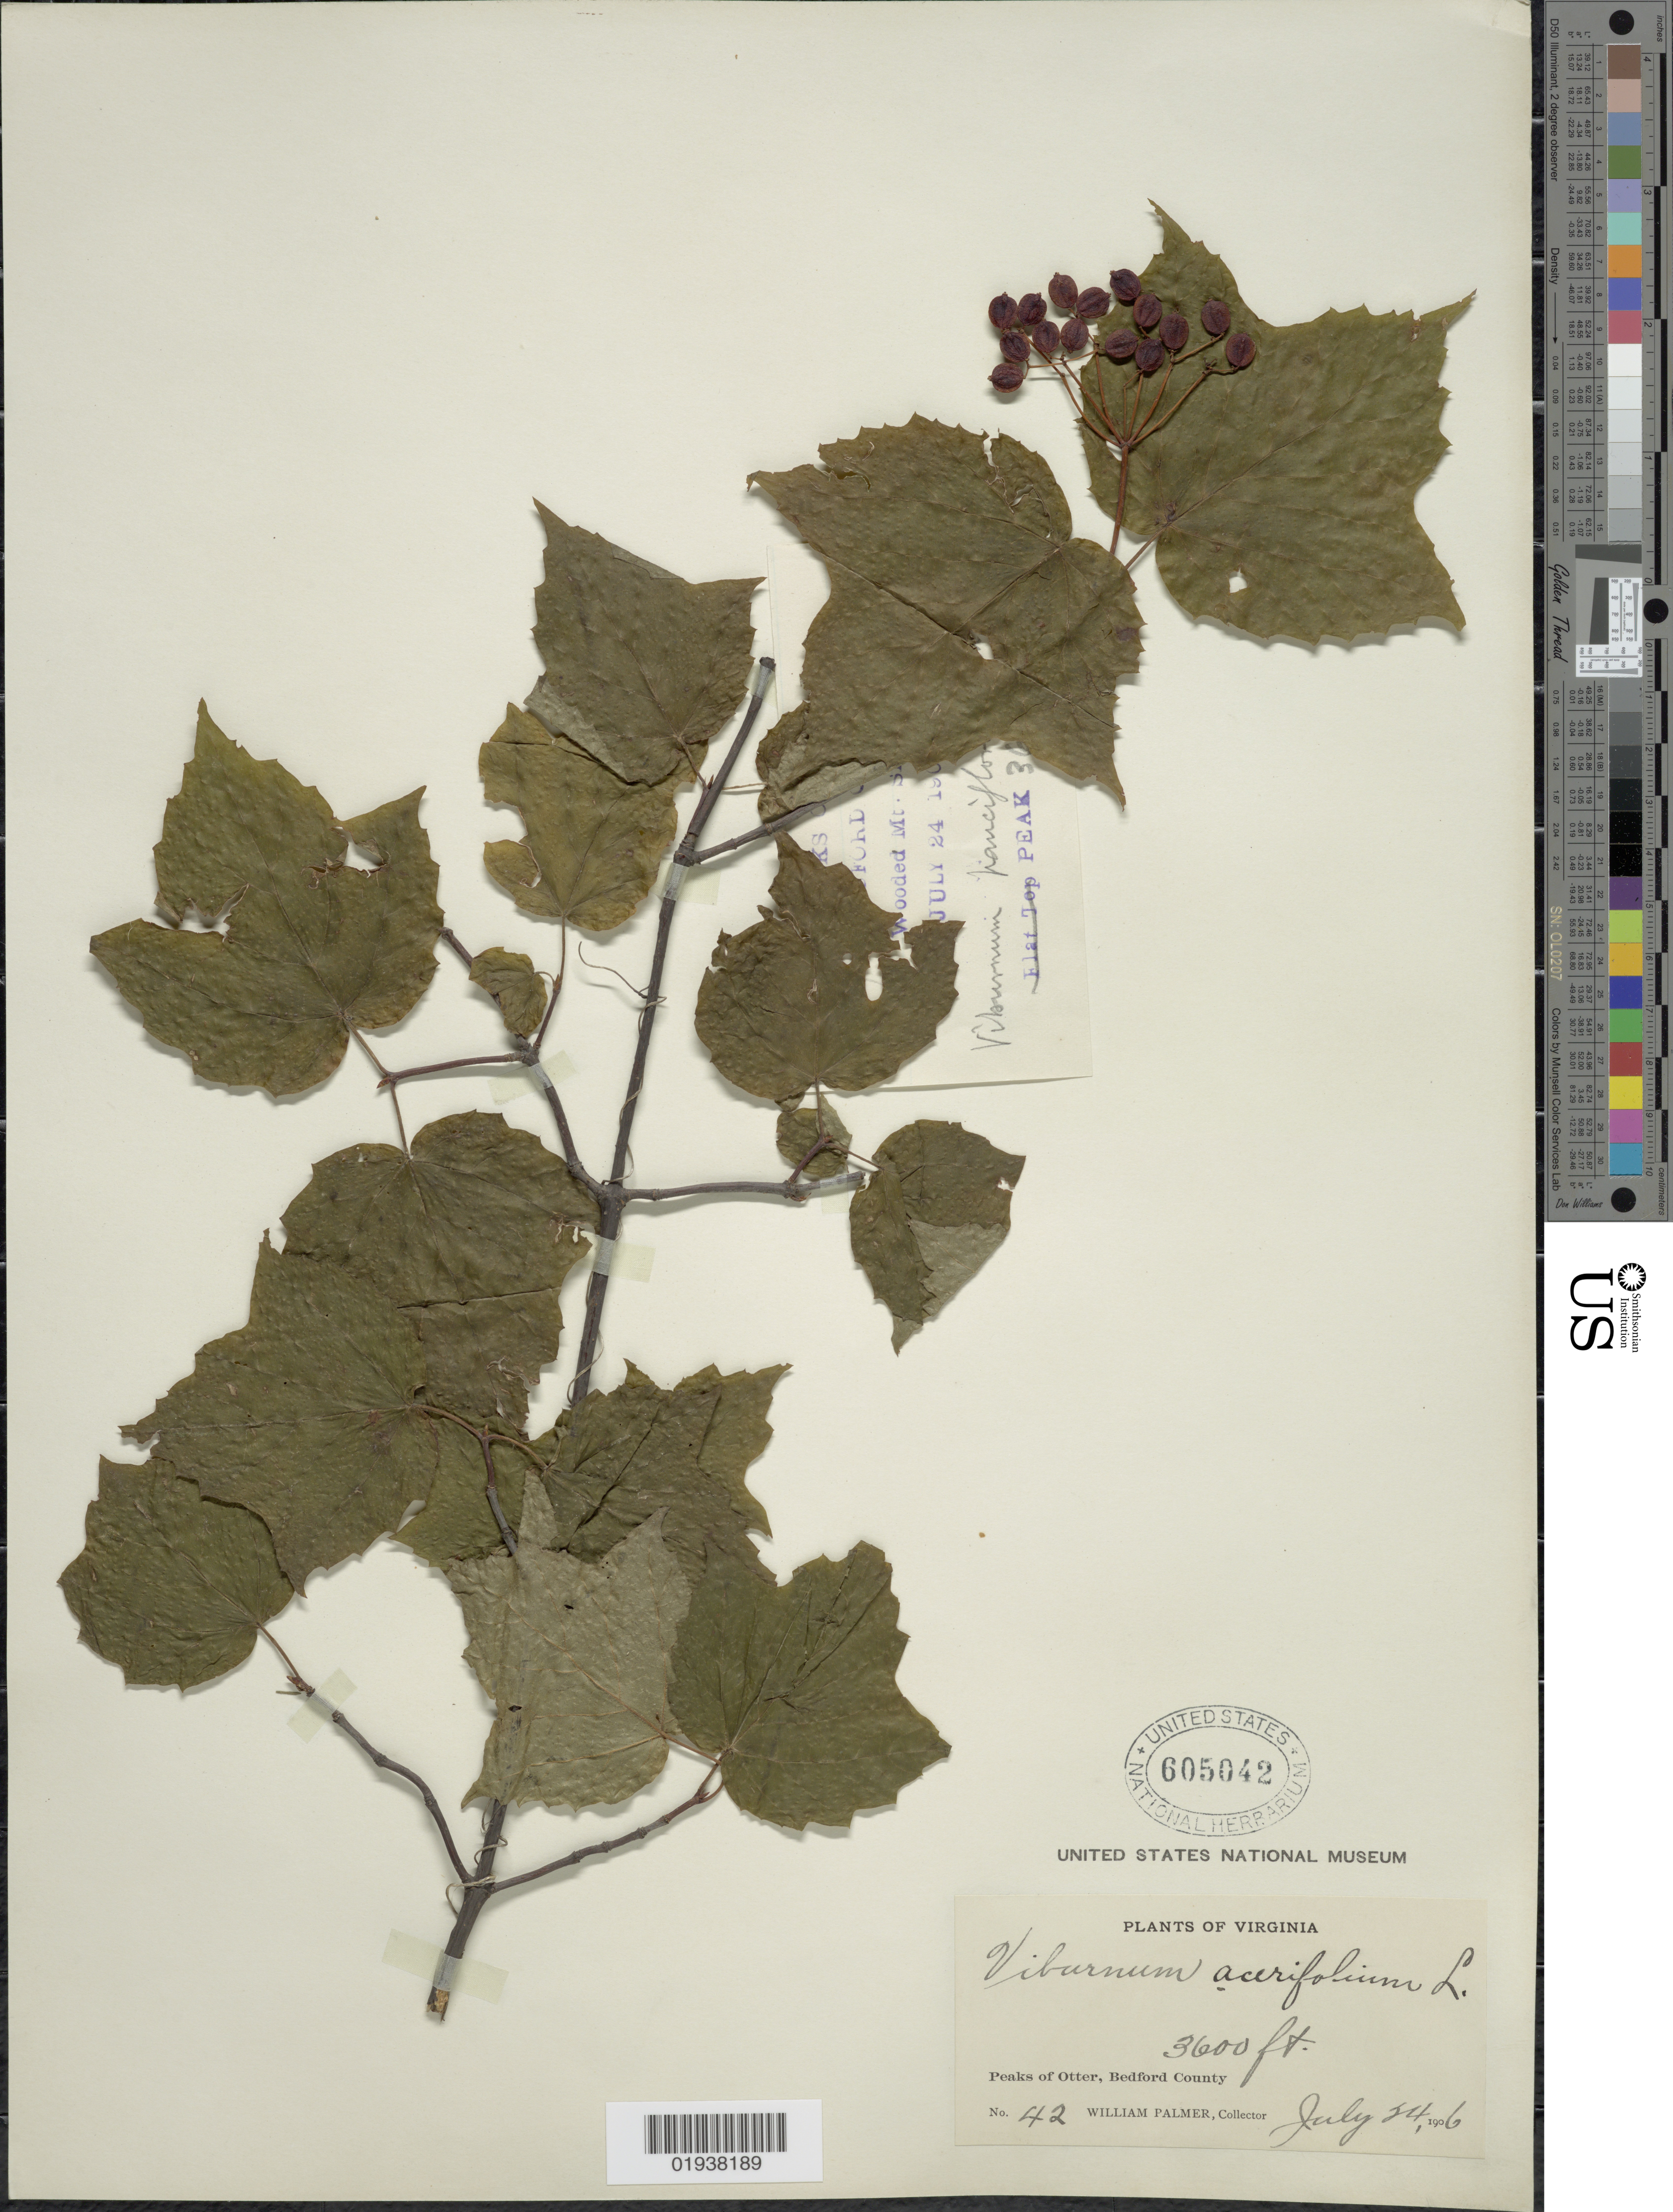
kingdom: Plantae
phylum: Tracheophyta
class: Magnoliopsida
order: Dipsacales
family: Viburnaceae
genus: Viburnum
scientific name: Viburnum acerifolium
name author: L.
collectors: W. Palmer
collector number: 42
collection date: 1906-07-24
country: United States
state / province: Virginia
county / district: Bedford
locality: Peaks of Otter, Bedford County.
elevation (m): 1097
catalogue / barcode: US 605042